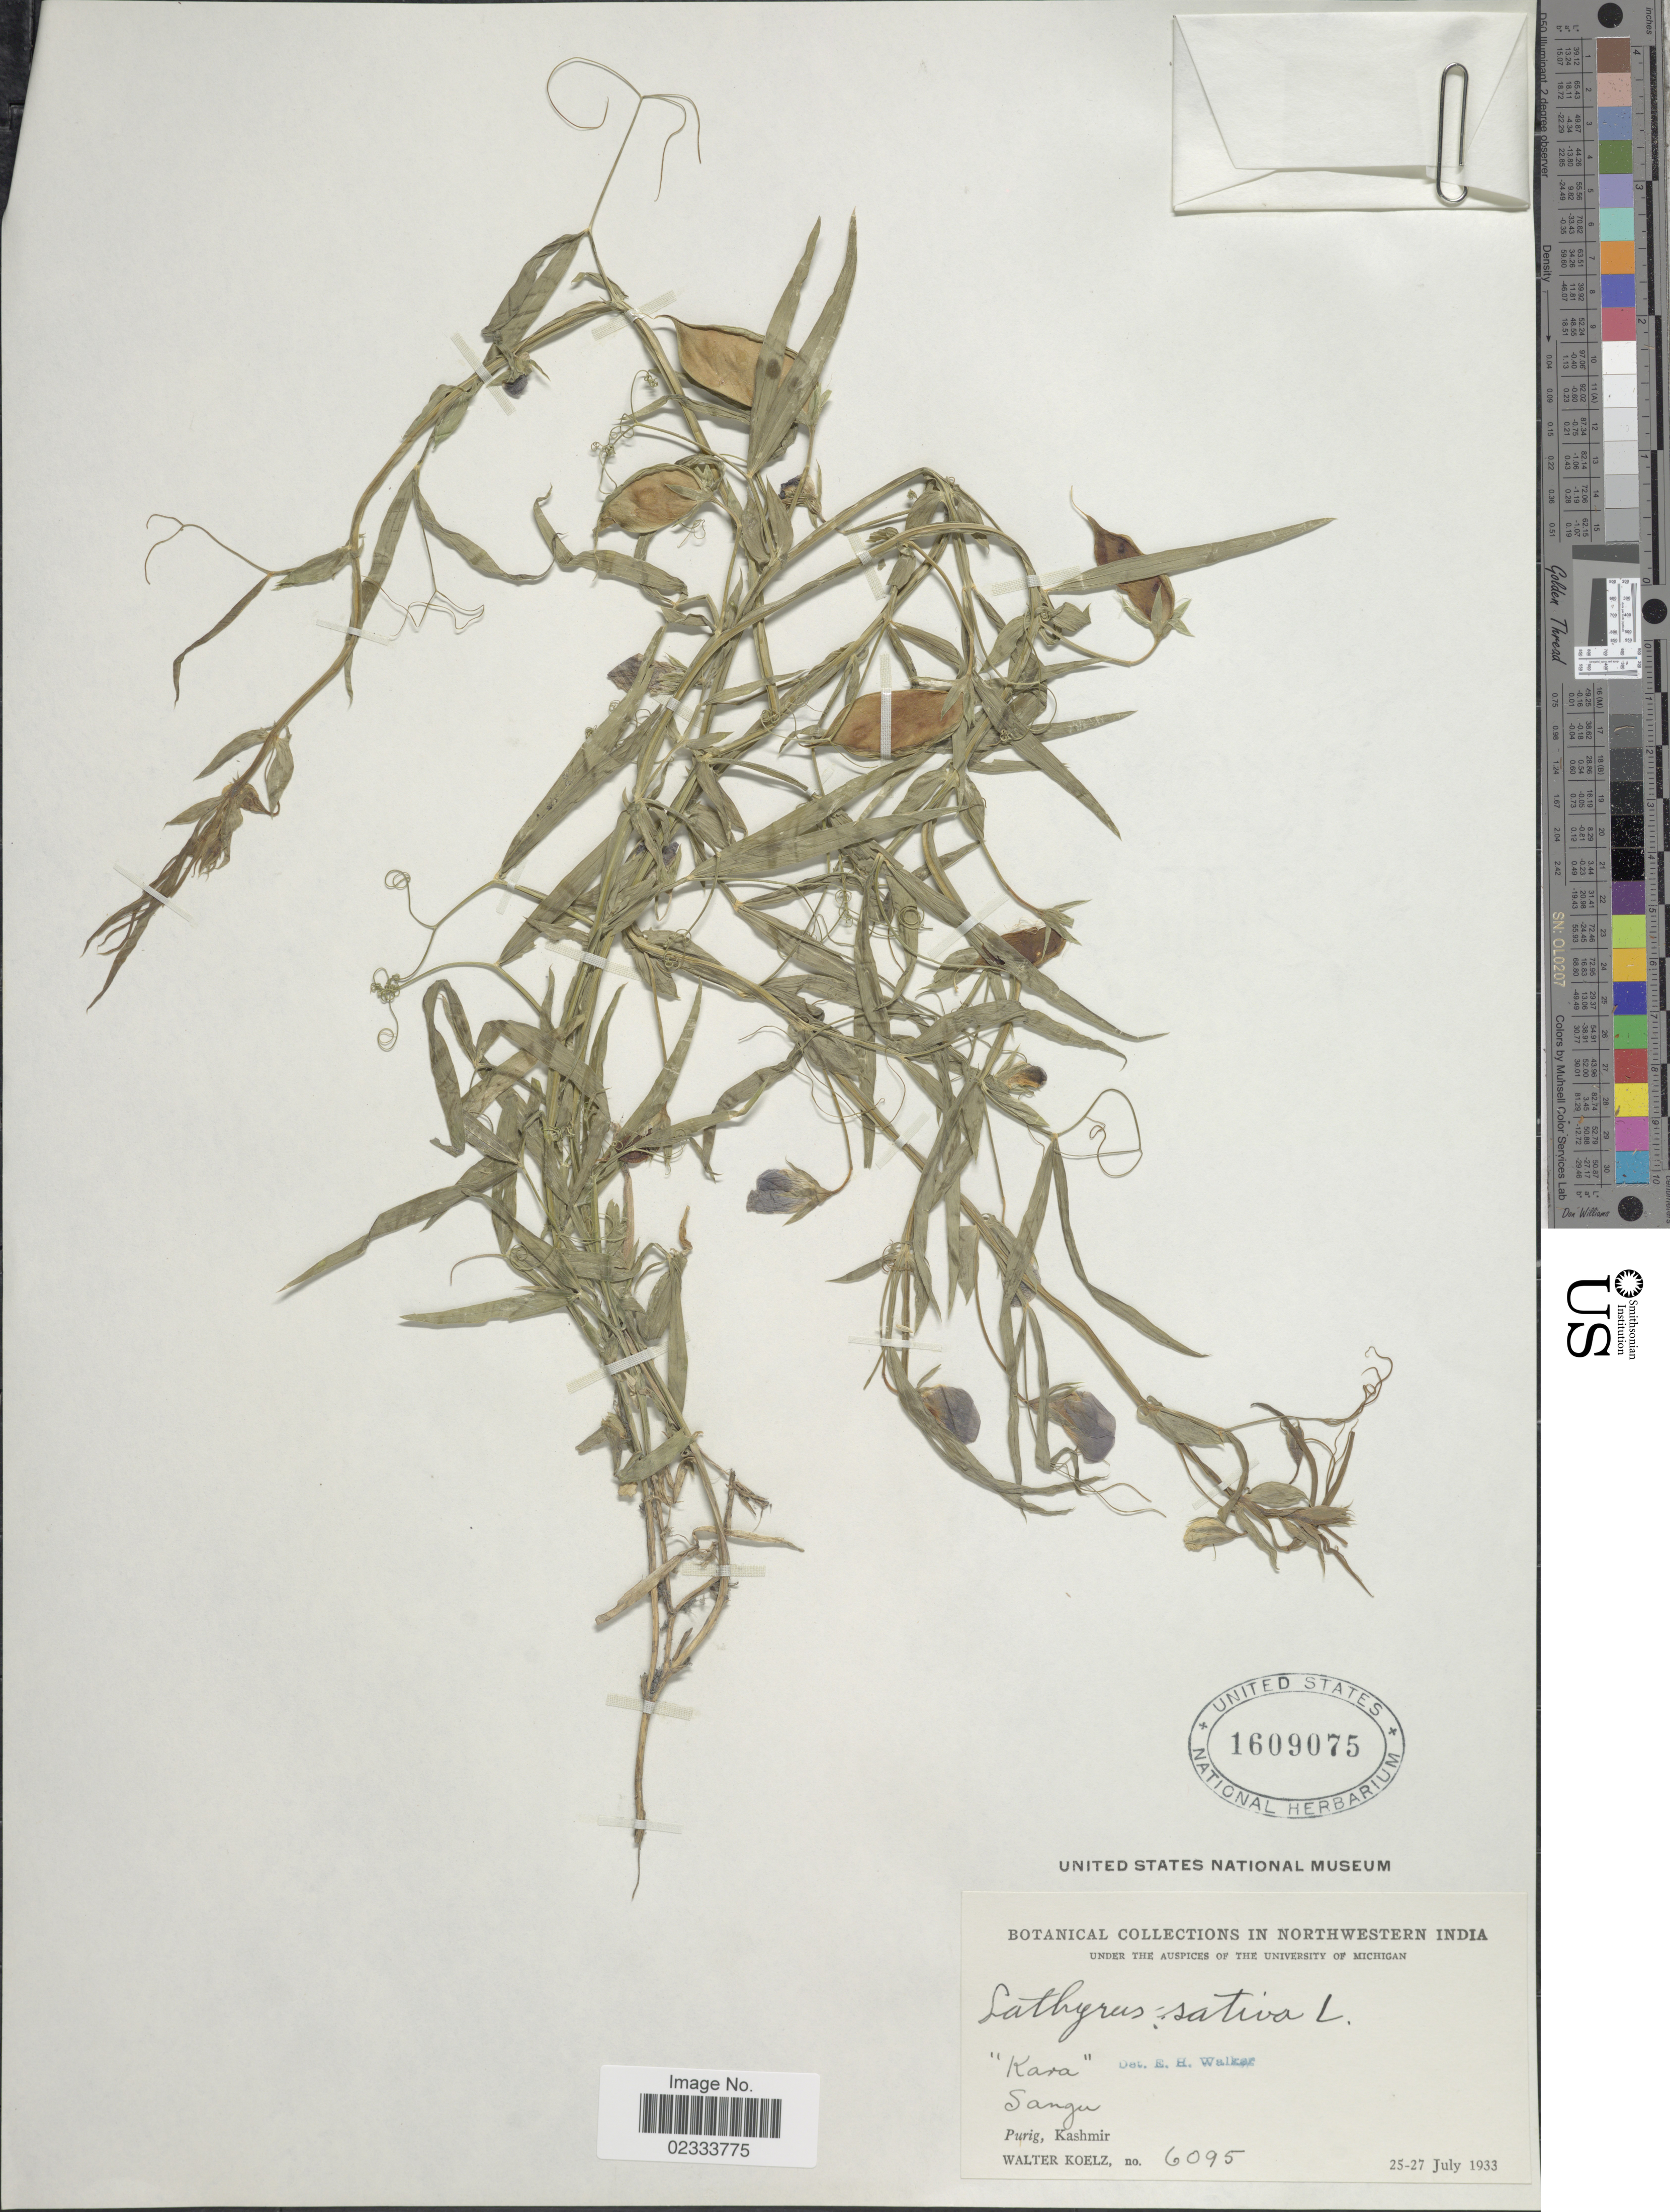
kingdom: Plantae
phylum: Tracheophyta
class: Magnoliopsida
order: Fabales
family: Fabaceae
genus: Lathyrus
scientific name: Lathyrus sativus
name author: L.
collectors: W. N. Koelz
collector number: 6095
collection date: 1933-07-25/1933-07-27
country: India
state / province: Jammu and Kashmir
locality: Northwestern India, Sangu, Purig, Kashmir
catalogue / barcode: US 1609075